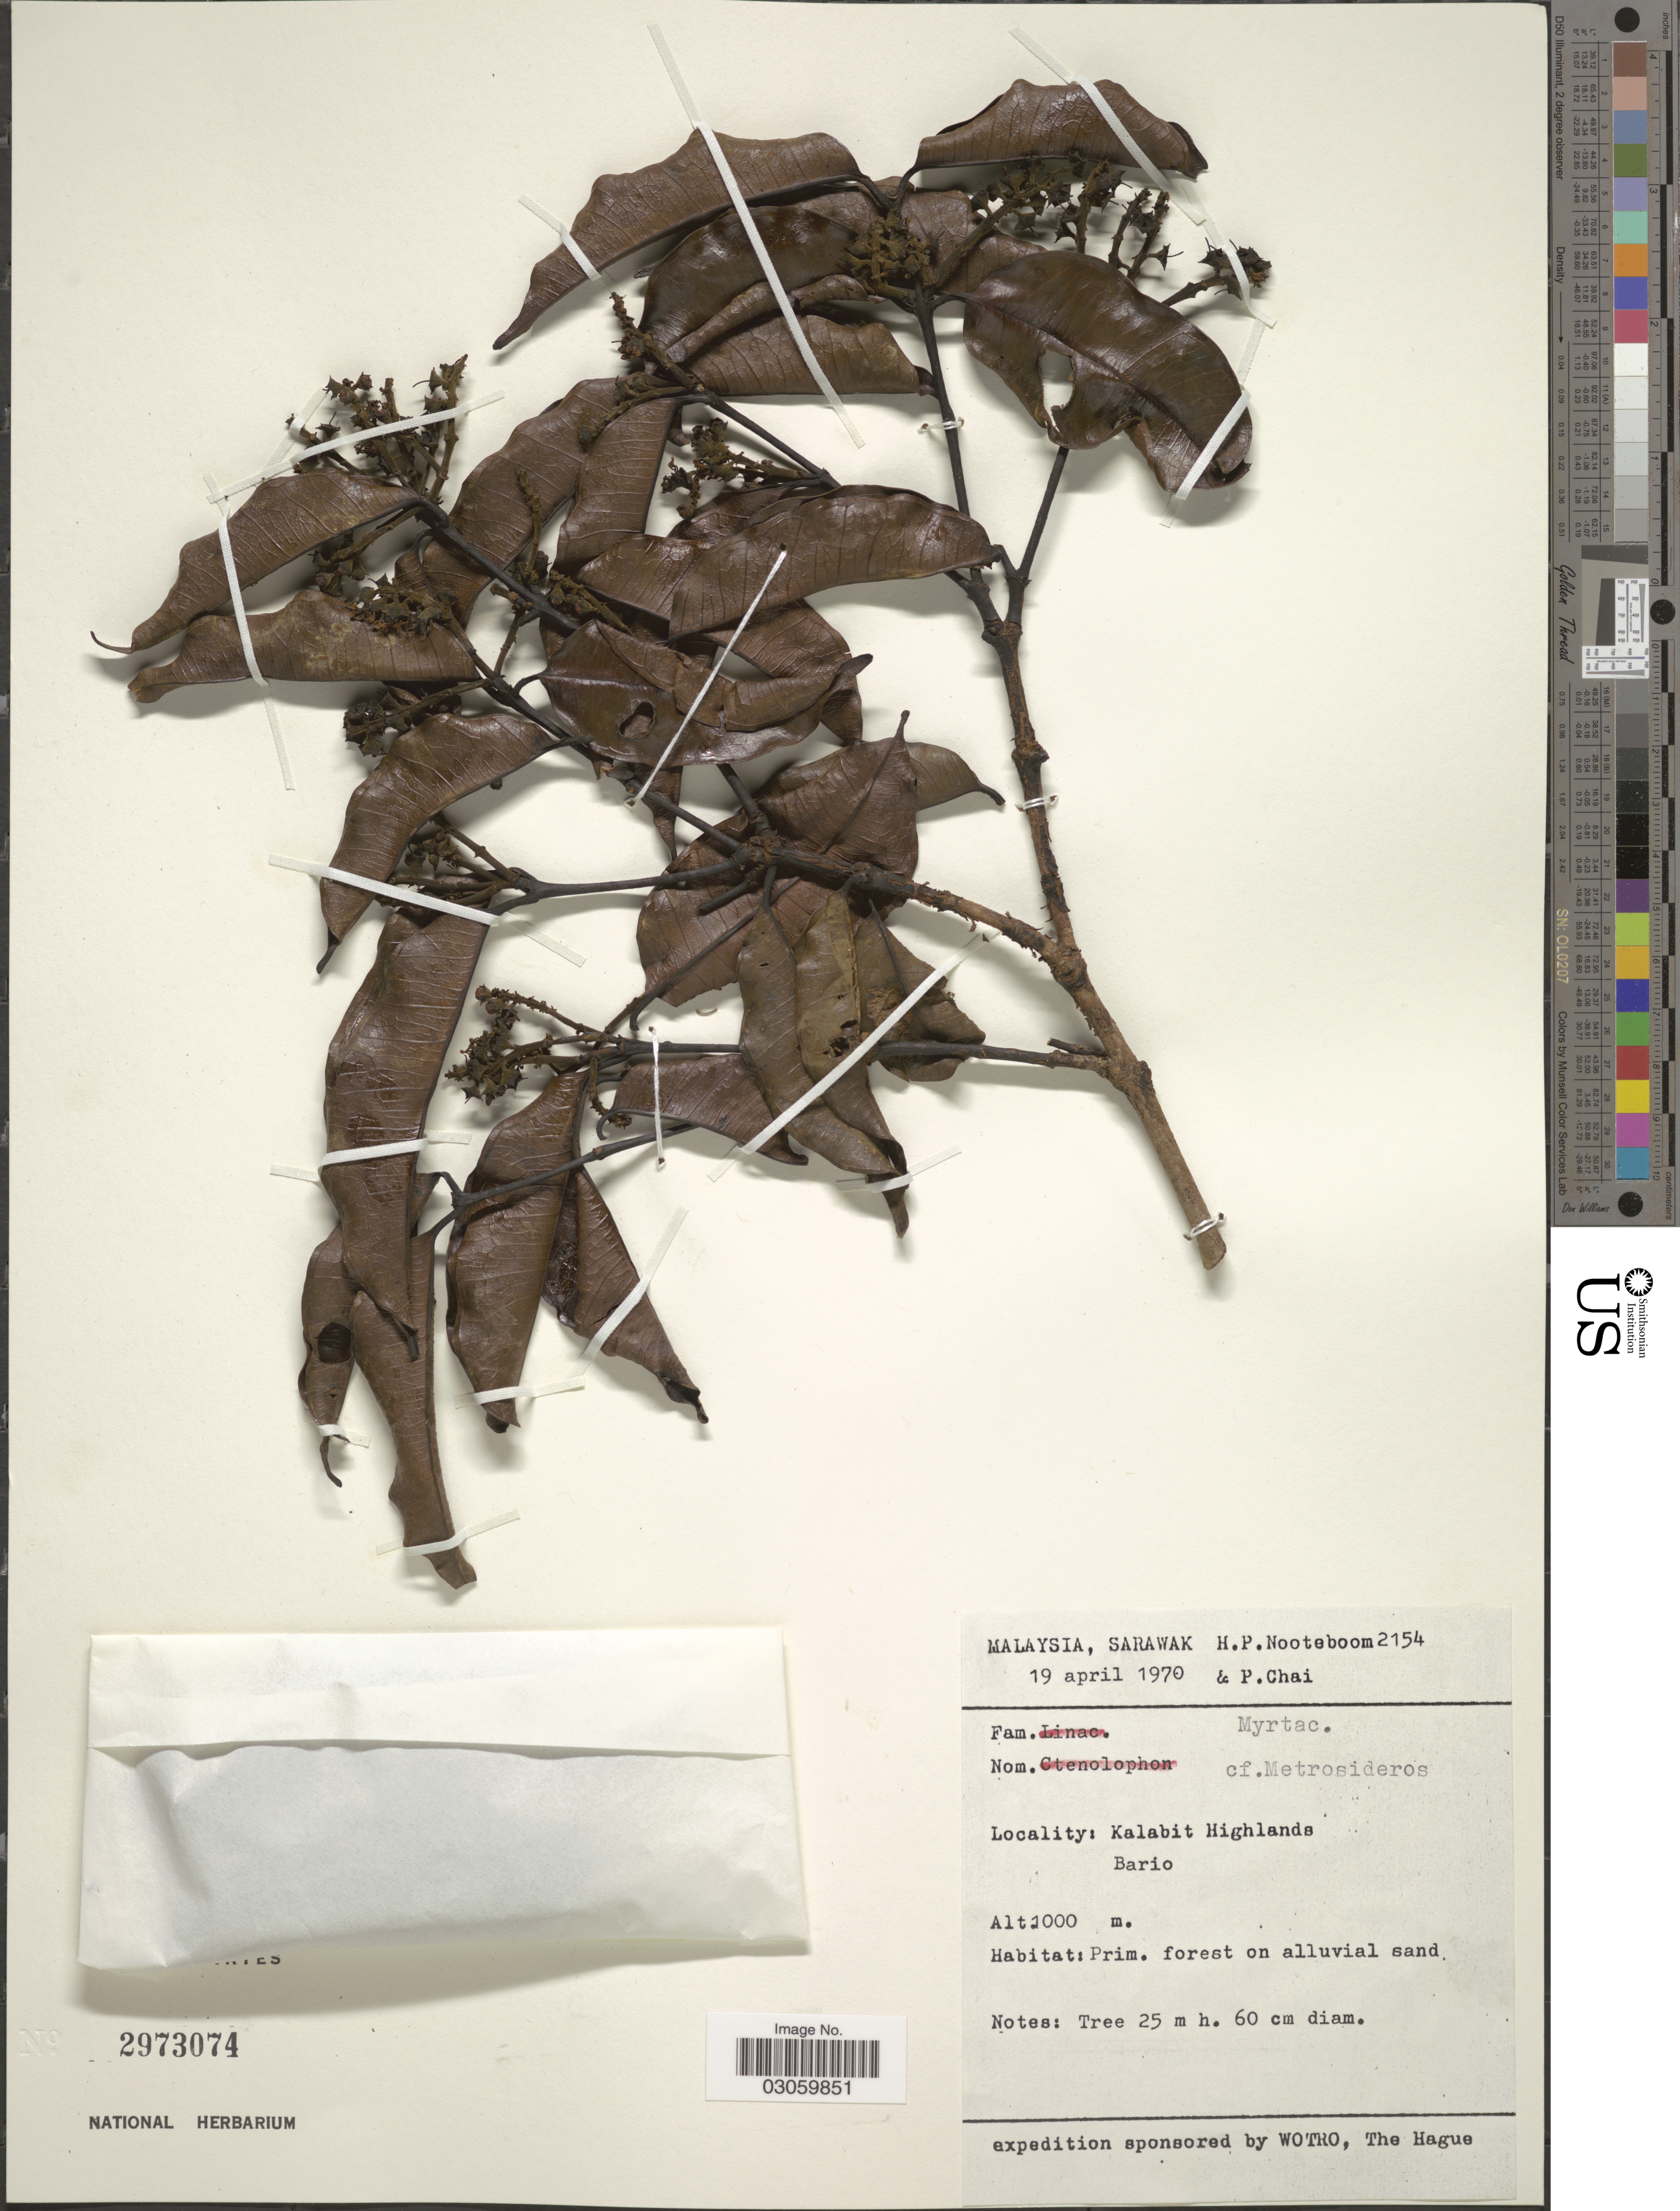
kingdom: Plantae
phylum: Tracheophyta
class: Magnoliopsida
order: Myrtales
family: Myrtaceae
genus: Metrosideros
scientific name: Metrosideros sp.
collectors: H. P. Nooteboom & P. Chai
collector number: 2154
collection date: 1970-04-19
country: Malaysia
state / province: Sarawak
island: Borneo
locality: Kalabit Highlands. Bario.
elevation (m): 1000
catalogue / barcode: US 2973074